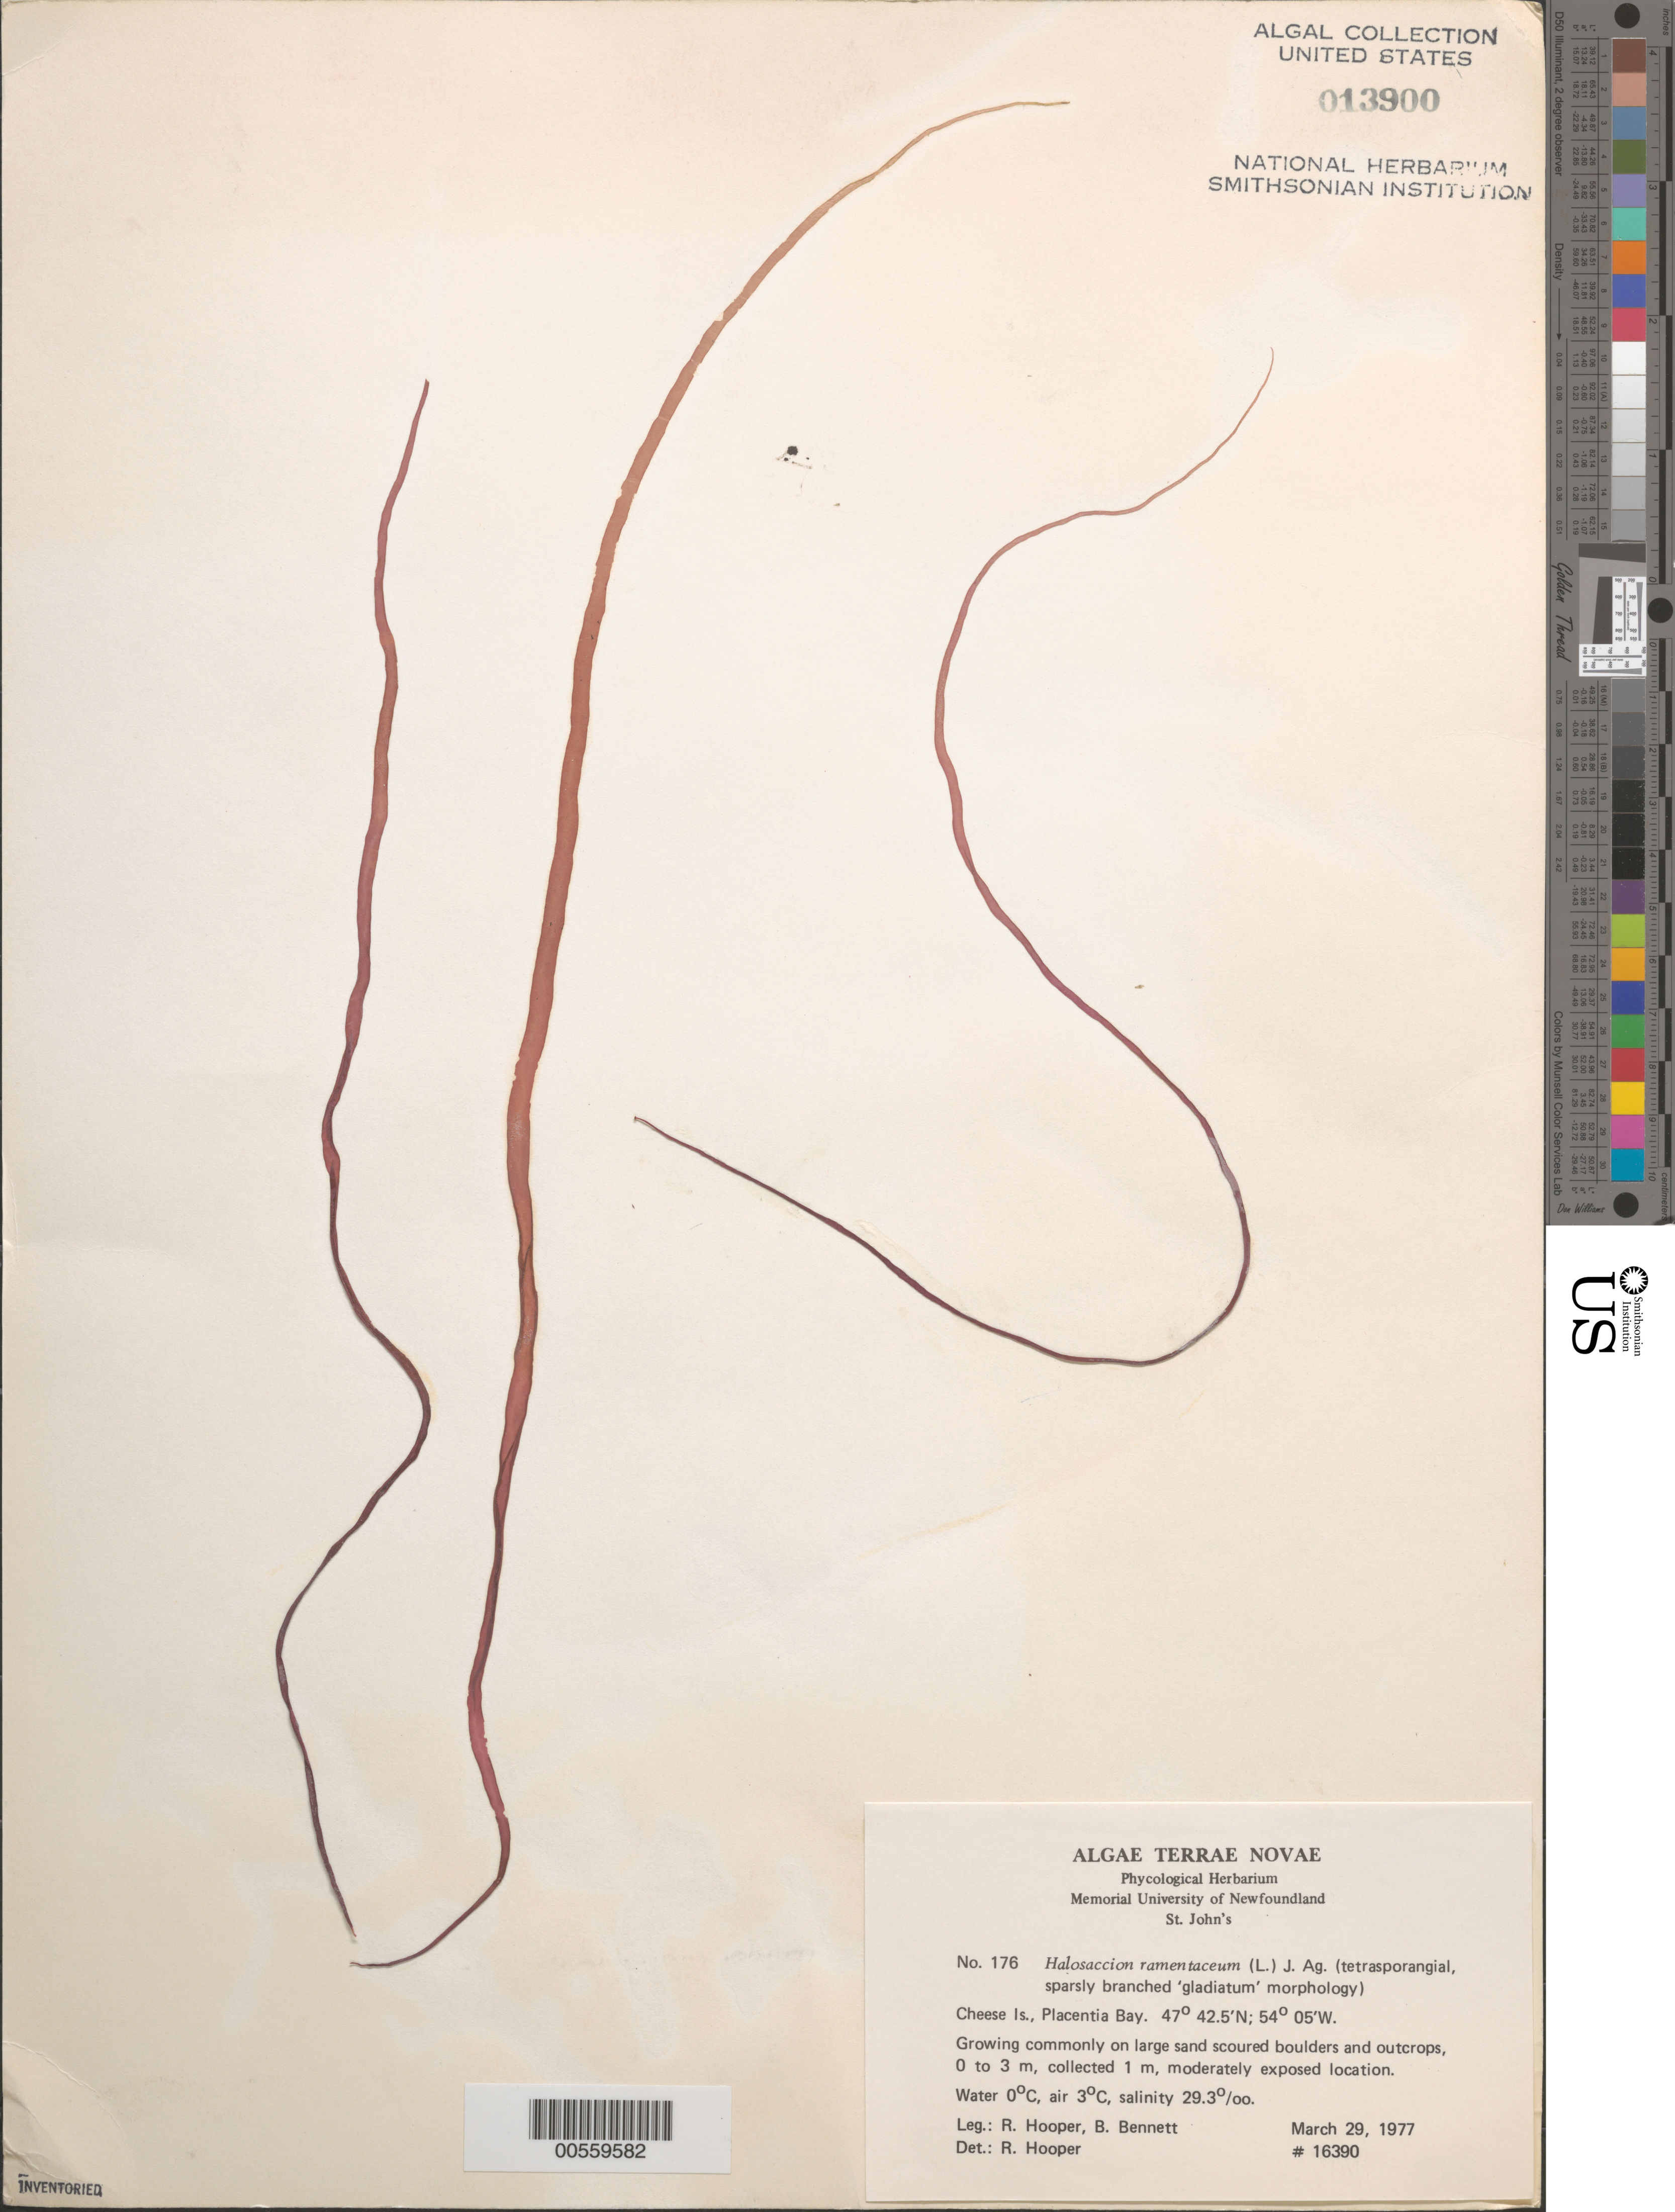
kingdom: Plantae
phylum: Rhodophyta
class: Florideophyceae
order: Palmariales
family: Palmariaceae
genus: Devaleraea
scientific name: Devaleraea ramentacea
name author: (L.) Guiry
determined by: Algae name updating Project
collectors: R. G. Hooper & B. Bennett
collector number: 16390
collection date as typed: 29 Mar 1977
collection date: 1977-03-29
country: Canada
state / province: Newfoundland and Labrador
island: Cheese Island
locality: Placentia Bay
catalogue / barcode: US 13900